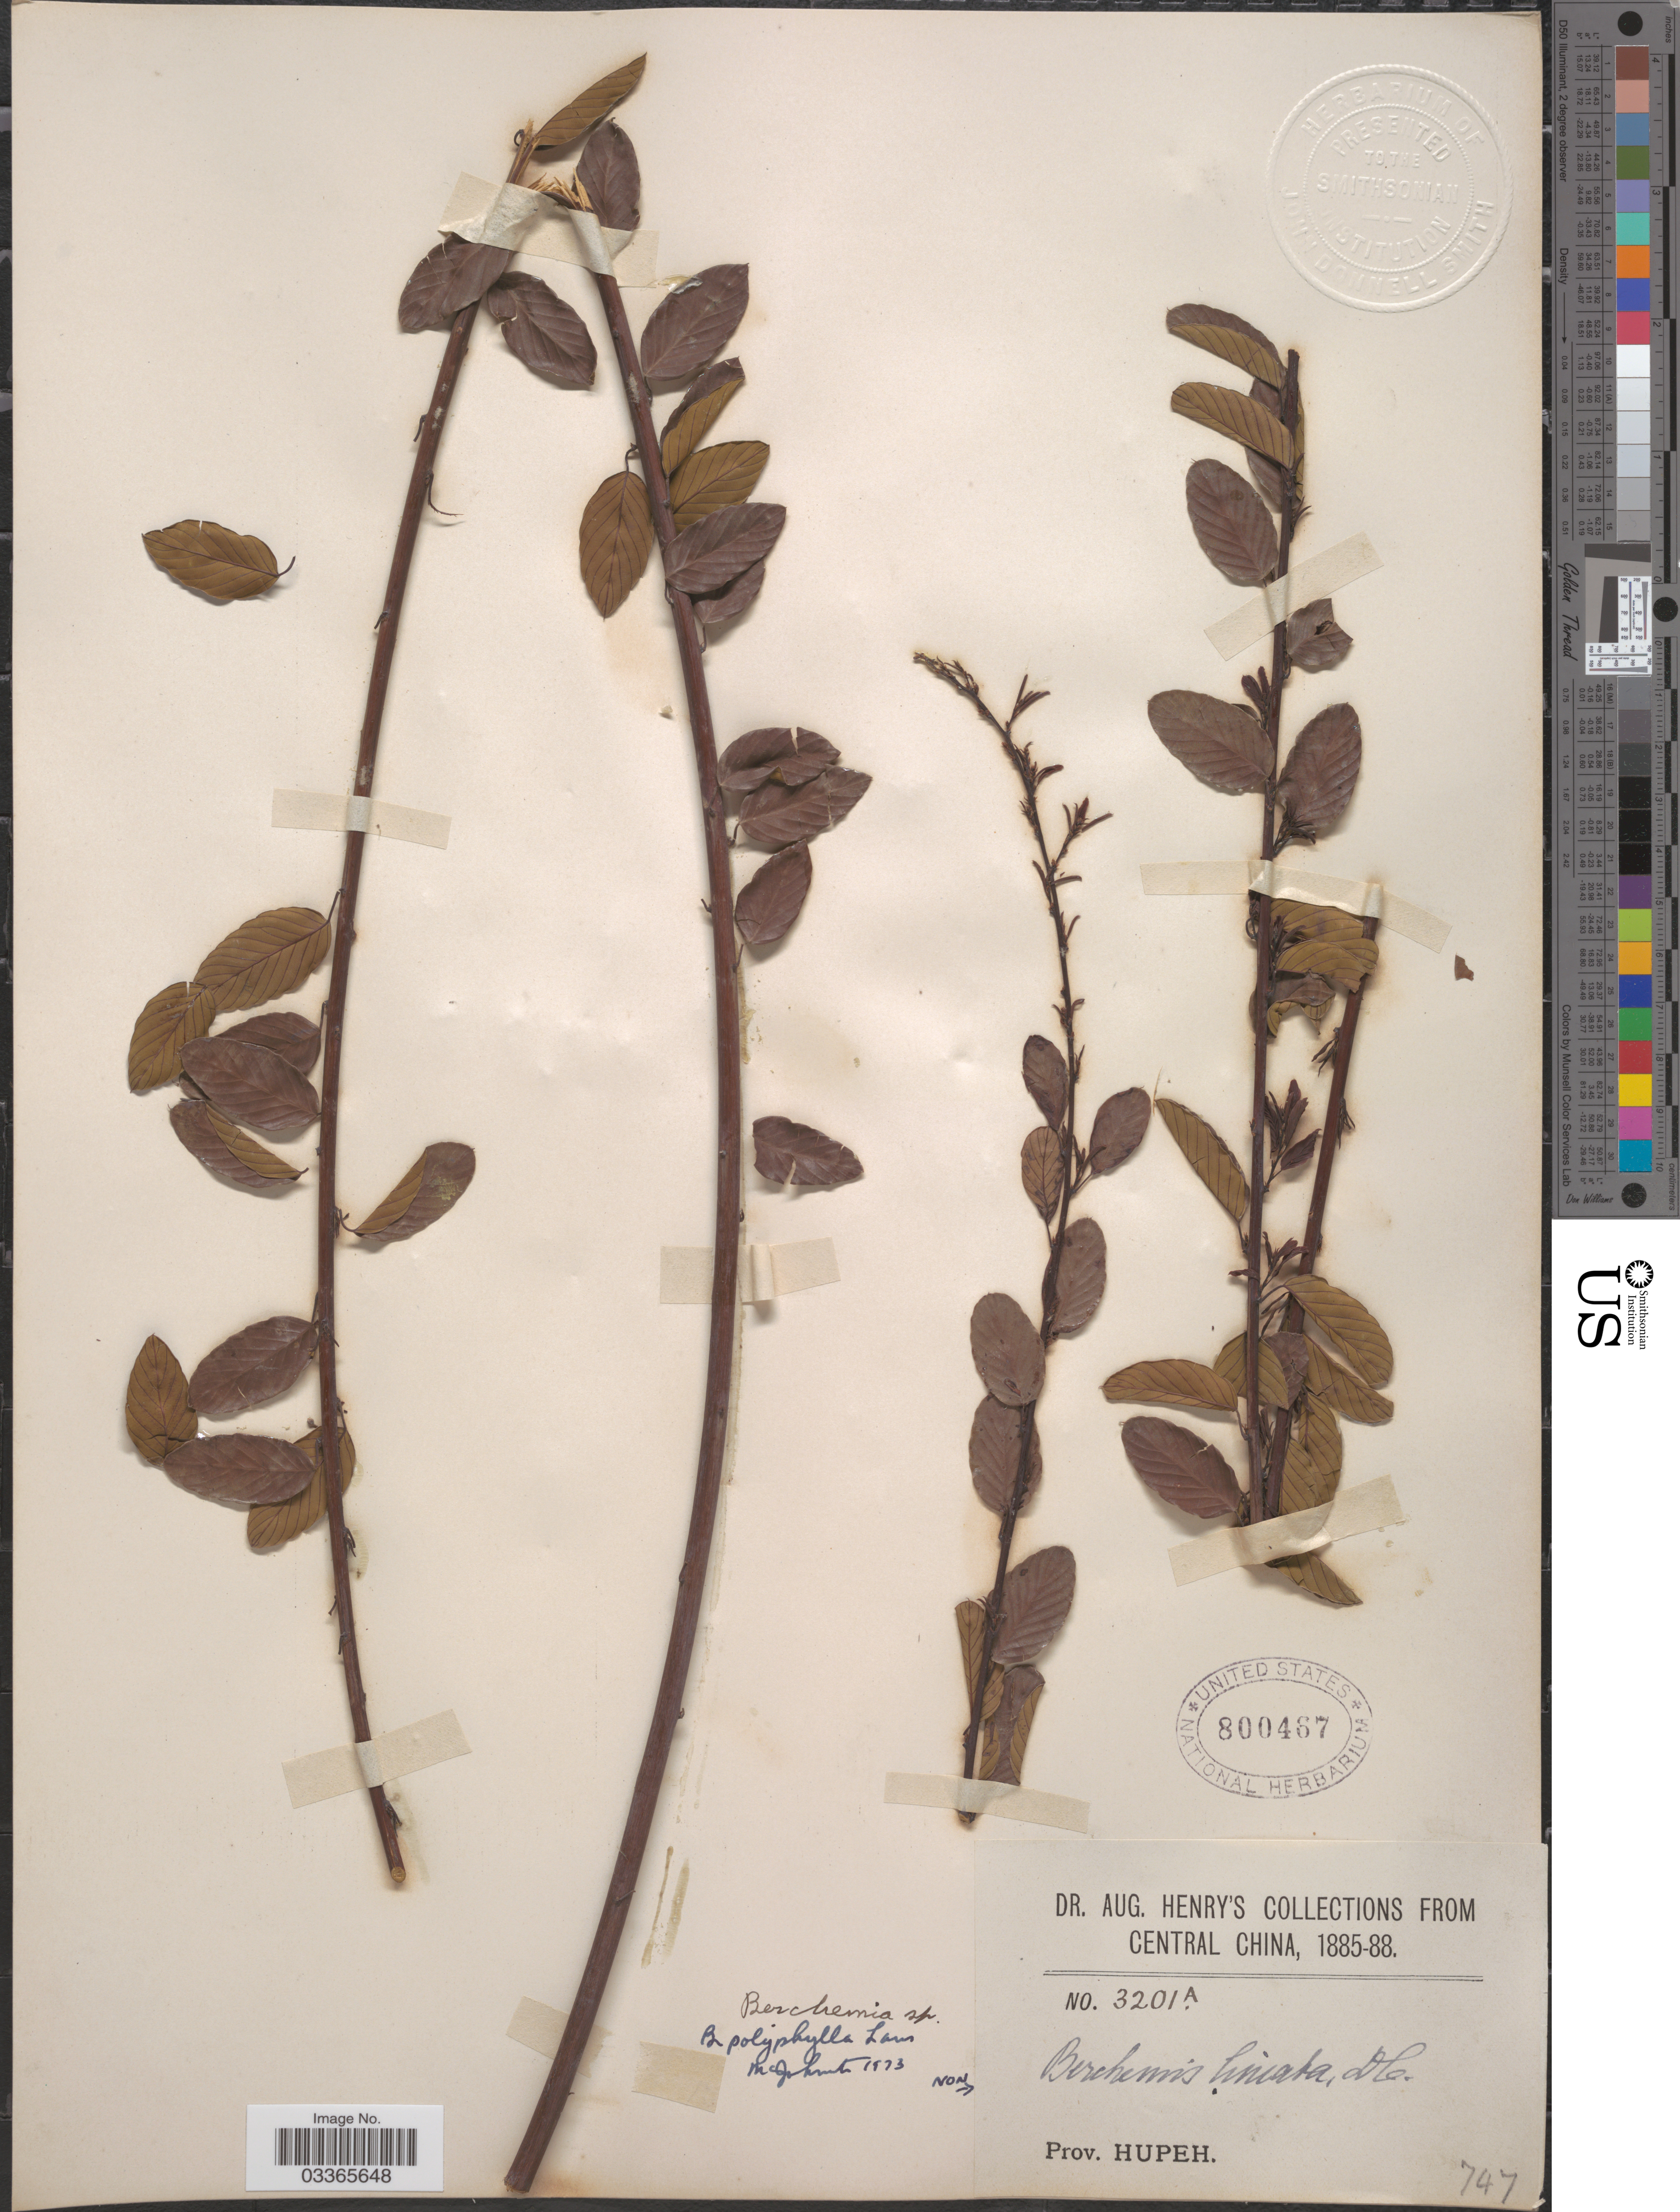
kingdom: Plantae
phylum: Tracheophyta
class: Magnoliopsida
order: Rosales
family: Rhamnaceae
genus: Berchemia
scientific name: Berchemia polyphylla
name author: Wall. ex M.A. Lawson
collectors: A. Henry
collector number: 3201 A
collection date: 1885/1888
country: China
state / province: Hubei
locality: Prov. Hupeh.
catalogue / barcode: US 800467